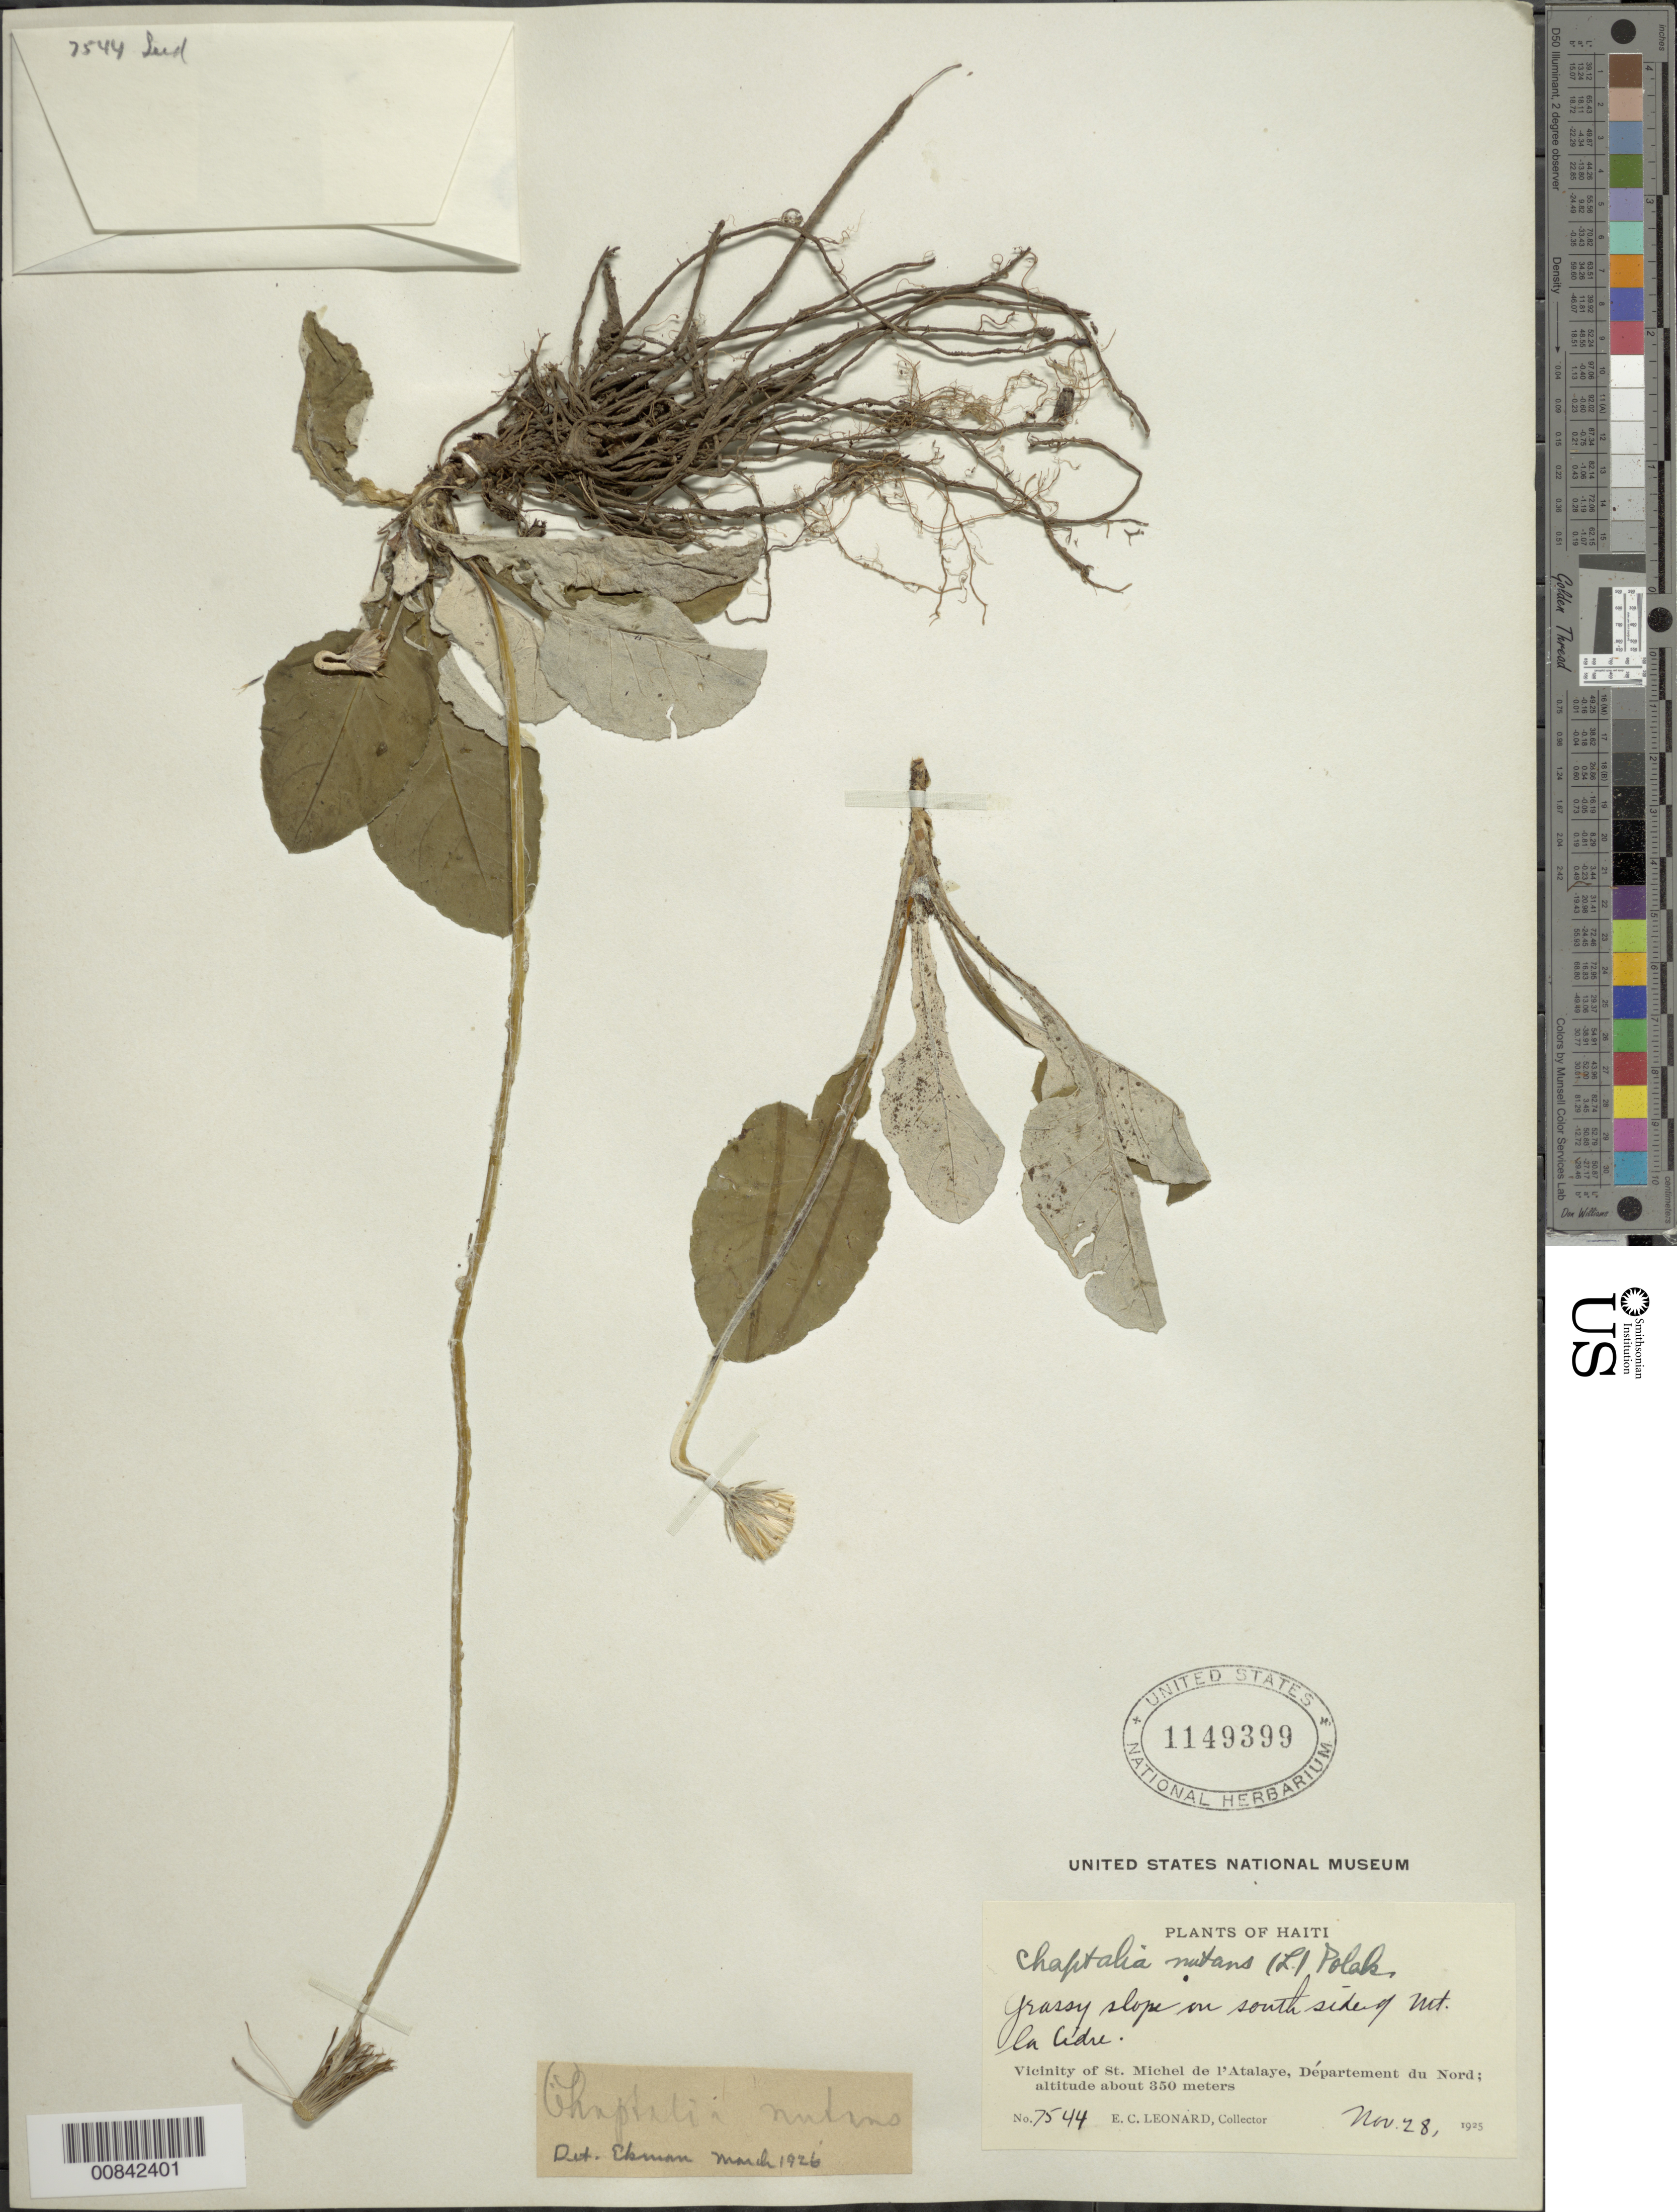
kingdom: Plantae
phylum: Tracheophyta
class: Magnoliopsida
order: Asterales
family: Asteraceae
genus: Chaptalia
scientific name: Chaptalia nutans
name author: (L.) Pol.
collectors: E. C. Leonard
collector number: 7544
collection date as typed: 28 Nov 1925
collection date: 1925-11-28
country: Haiti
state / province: Artibonite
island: Hispaniola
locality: Vicinity of St. Michel de l'Atalaye, south side of Mt. la Cidre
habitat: Grassy slope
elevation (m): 350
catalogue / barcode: US 1149399